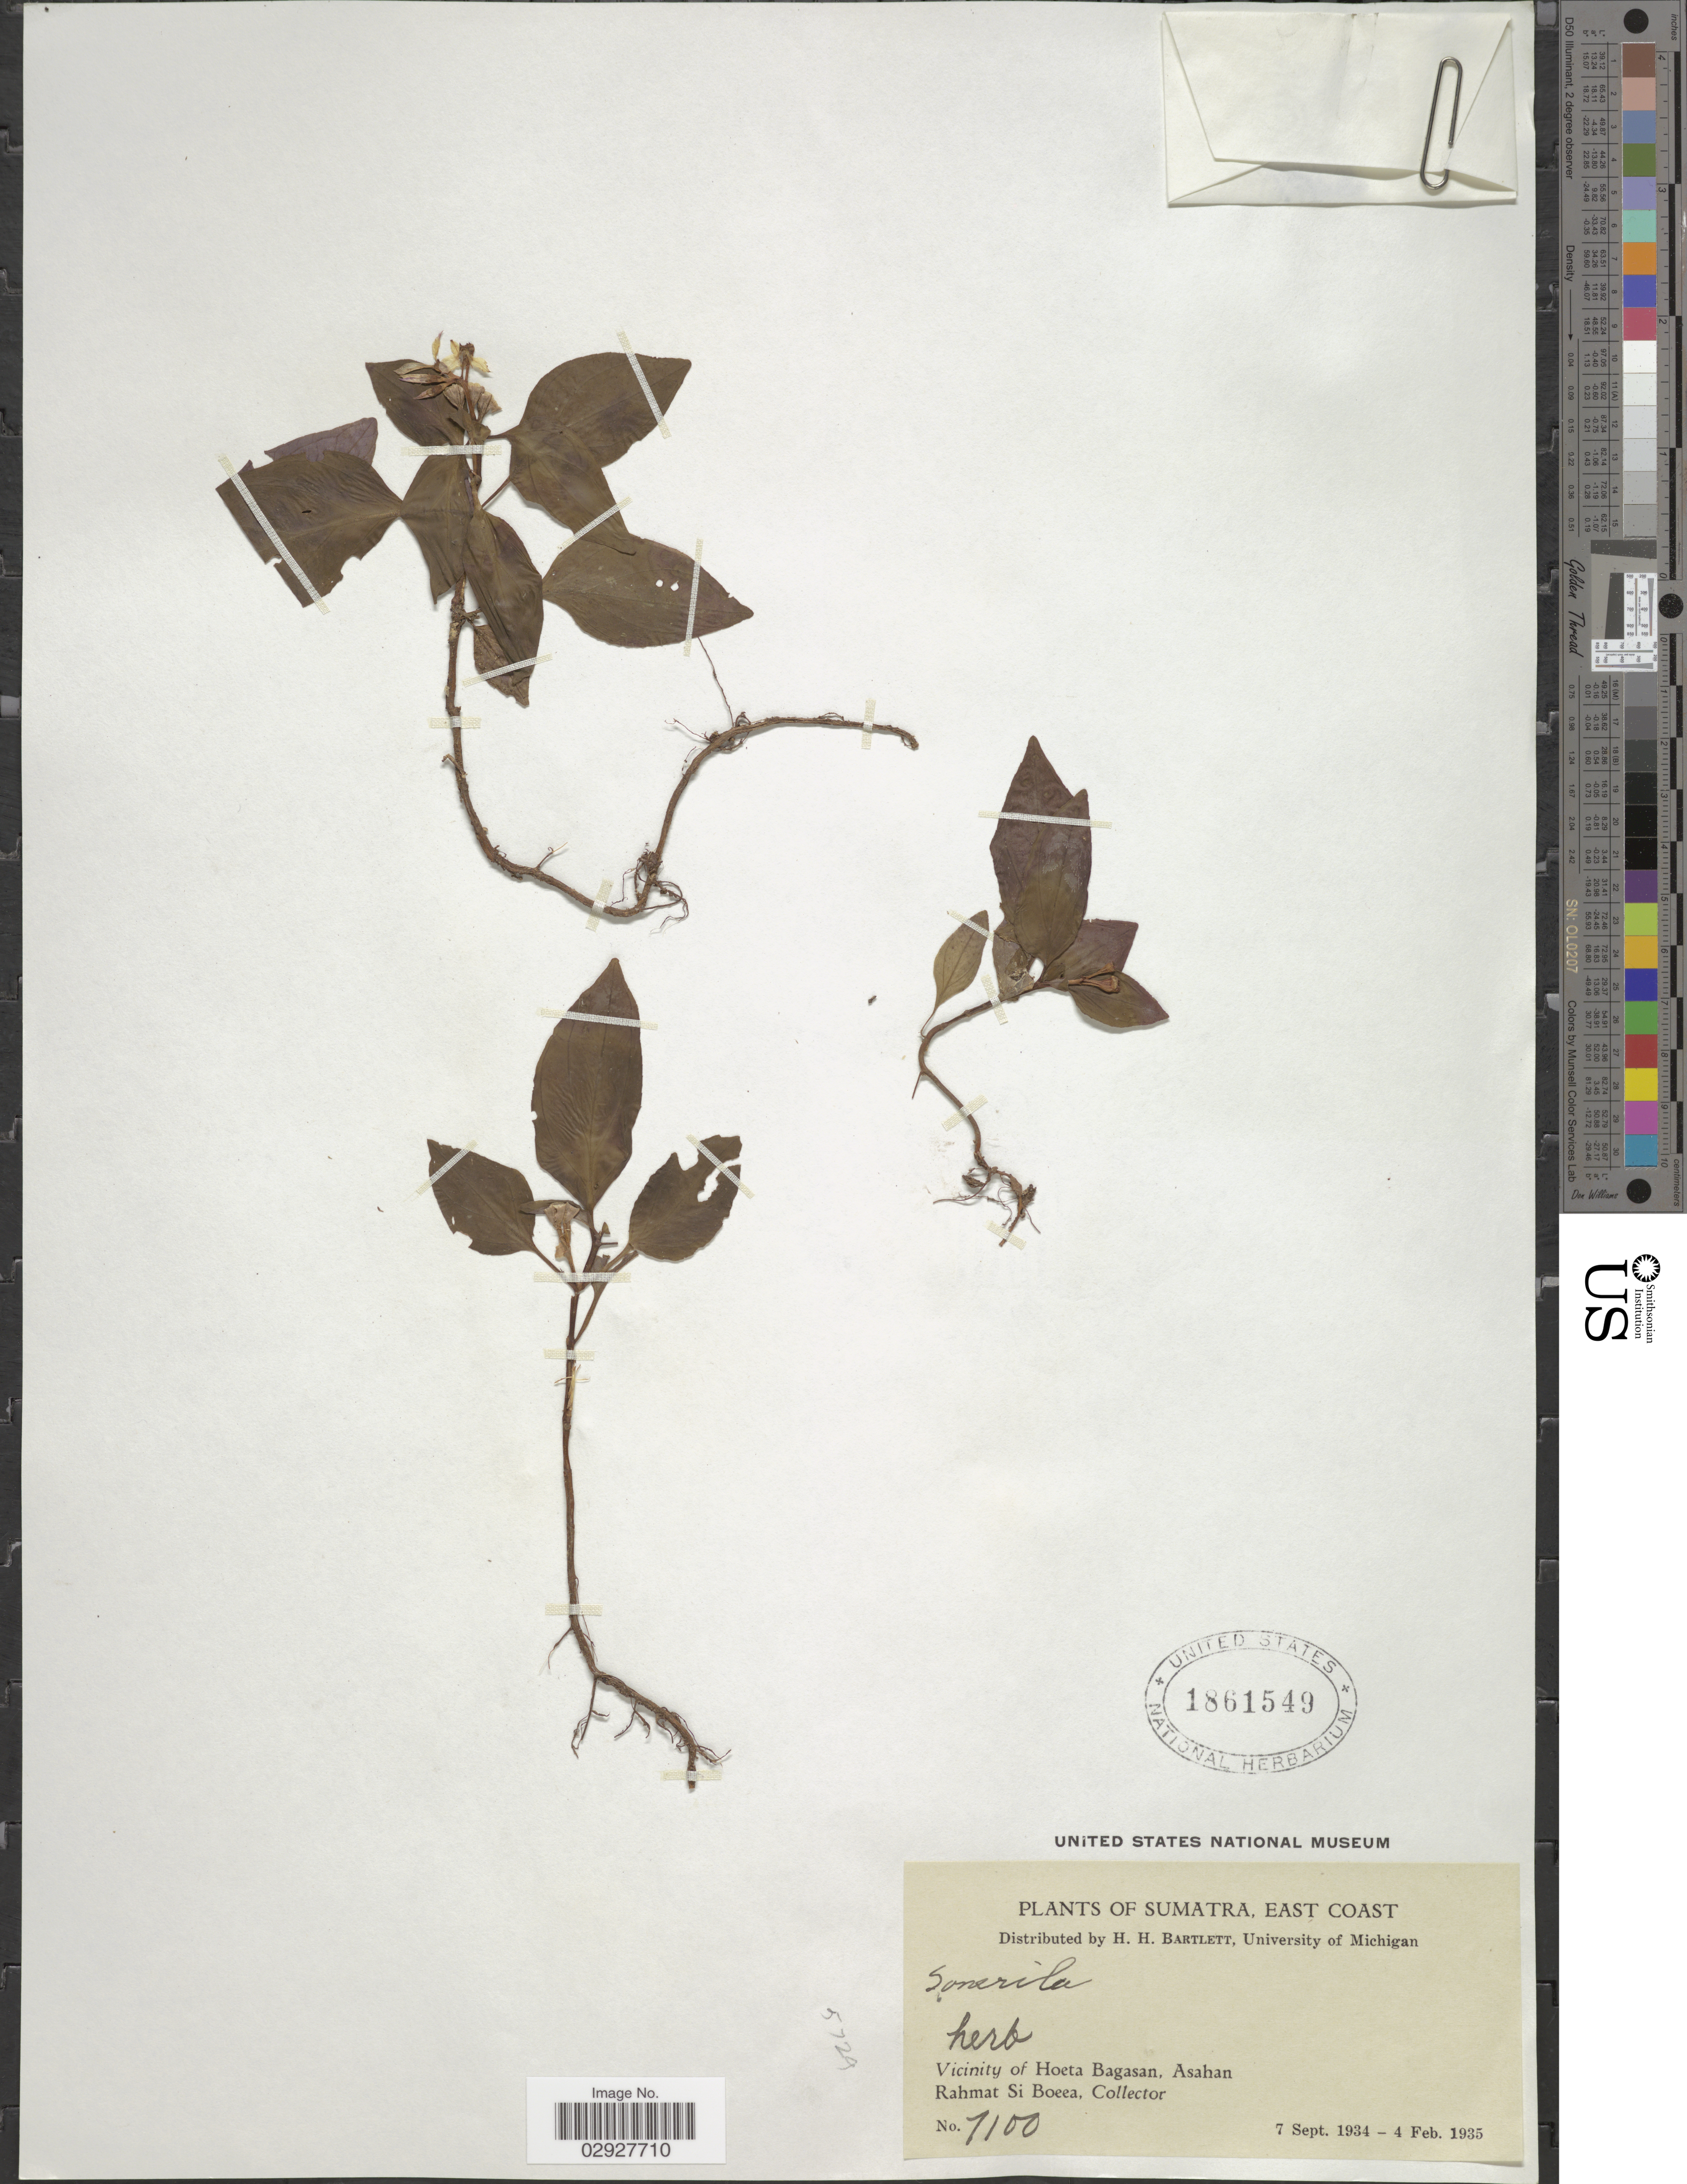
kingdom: Plantae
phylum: Tracheophyta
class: Magnoliopsida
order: Myrtales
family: Melastomataceae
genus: Sonerila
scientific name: Sonerila sp.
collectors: Rahmat Si Boeea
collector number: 7100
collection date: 1934-09-07/1935-02-04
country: Indonesia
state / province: Sumatra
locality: East Coast. Vicinity of Hoeta Bagasan, Asahan.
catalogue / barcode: US 1861549